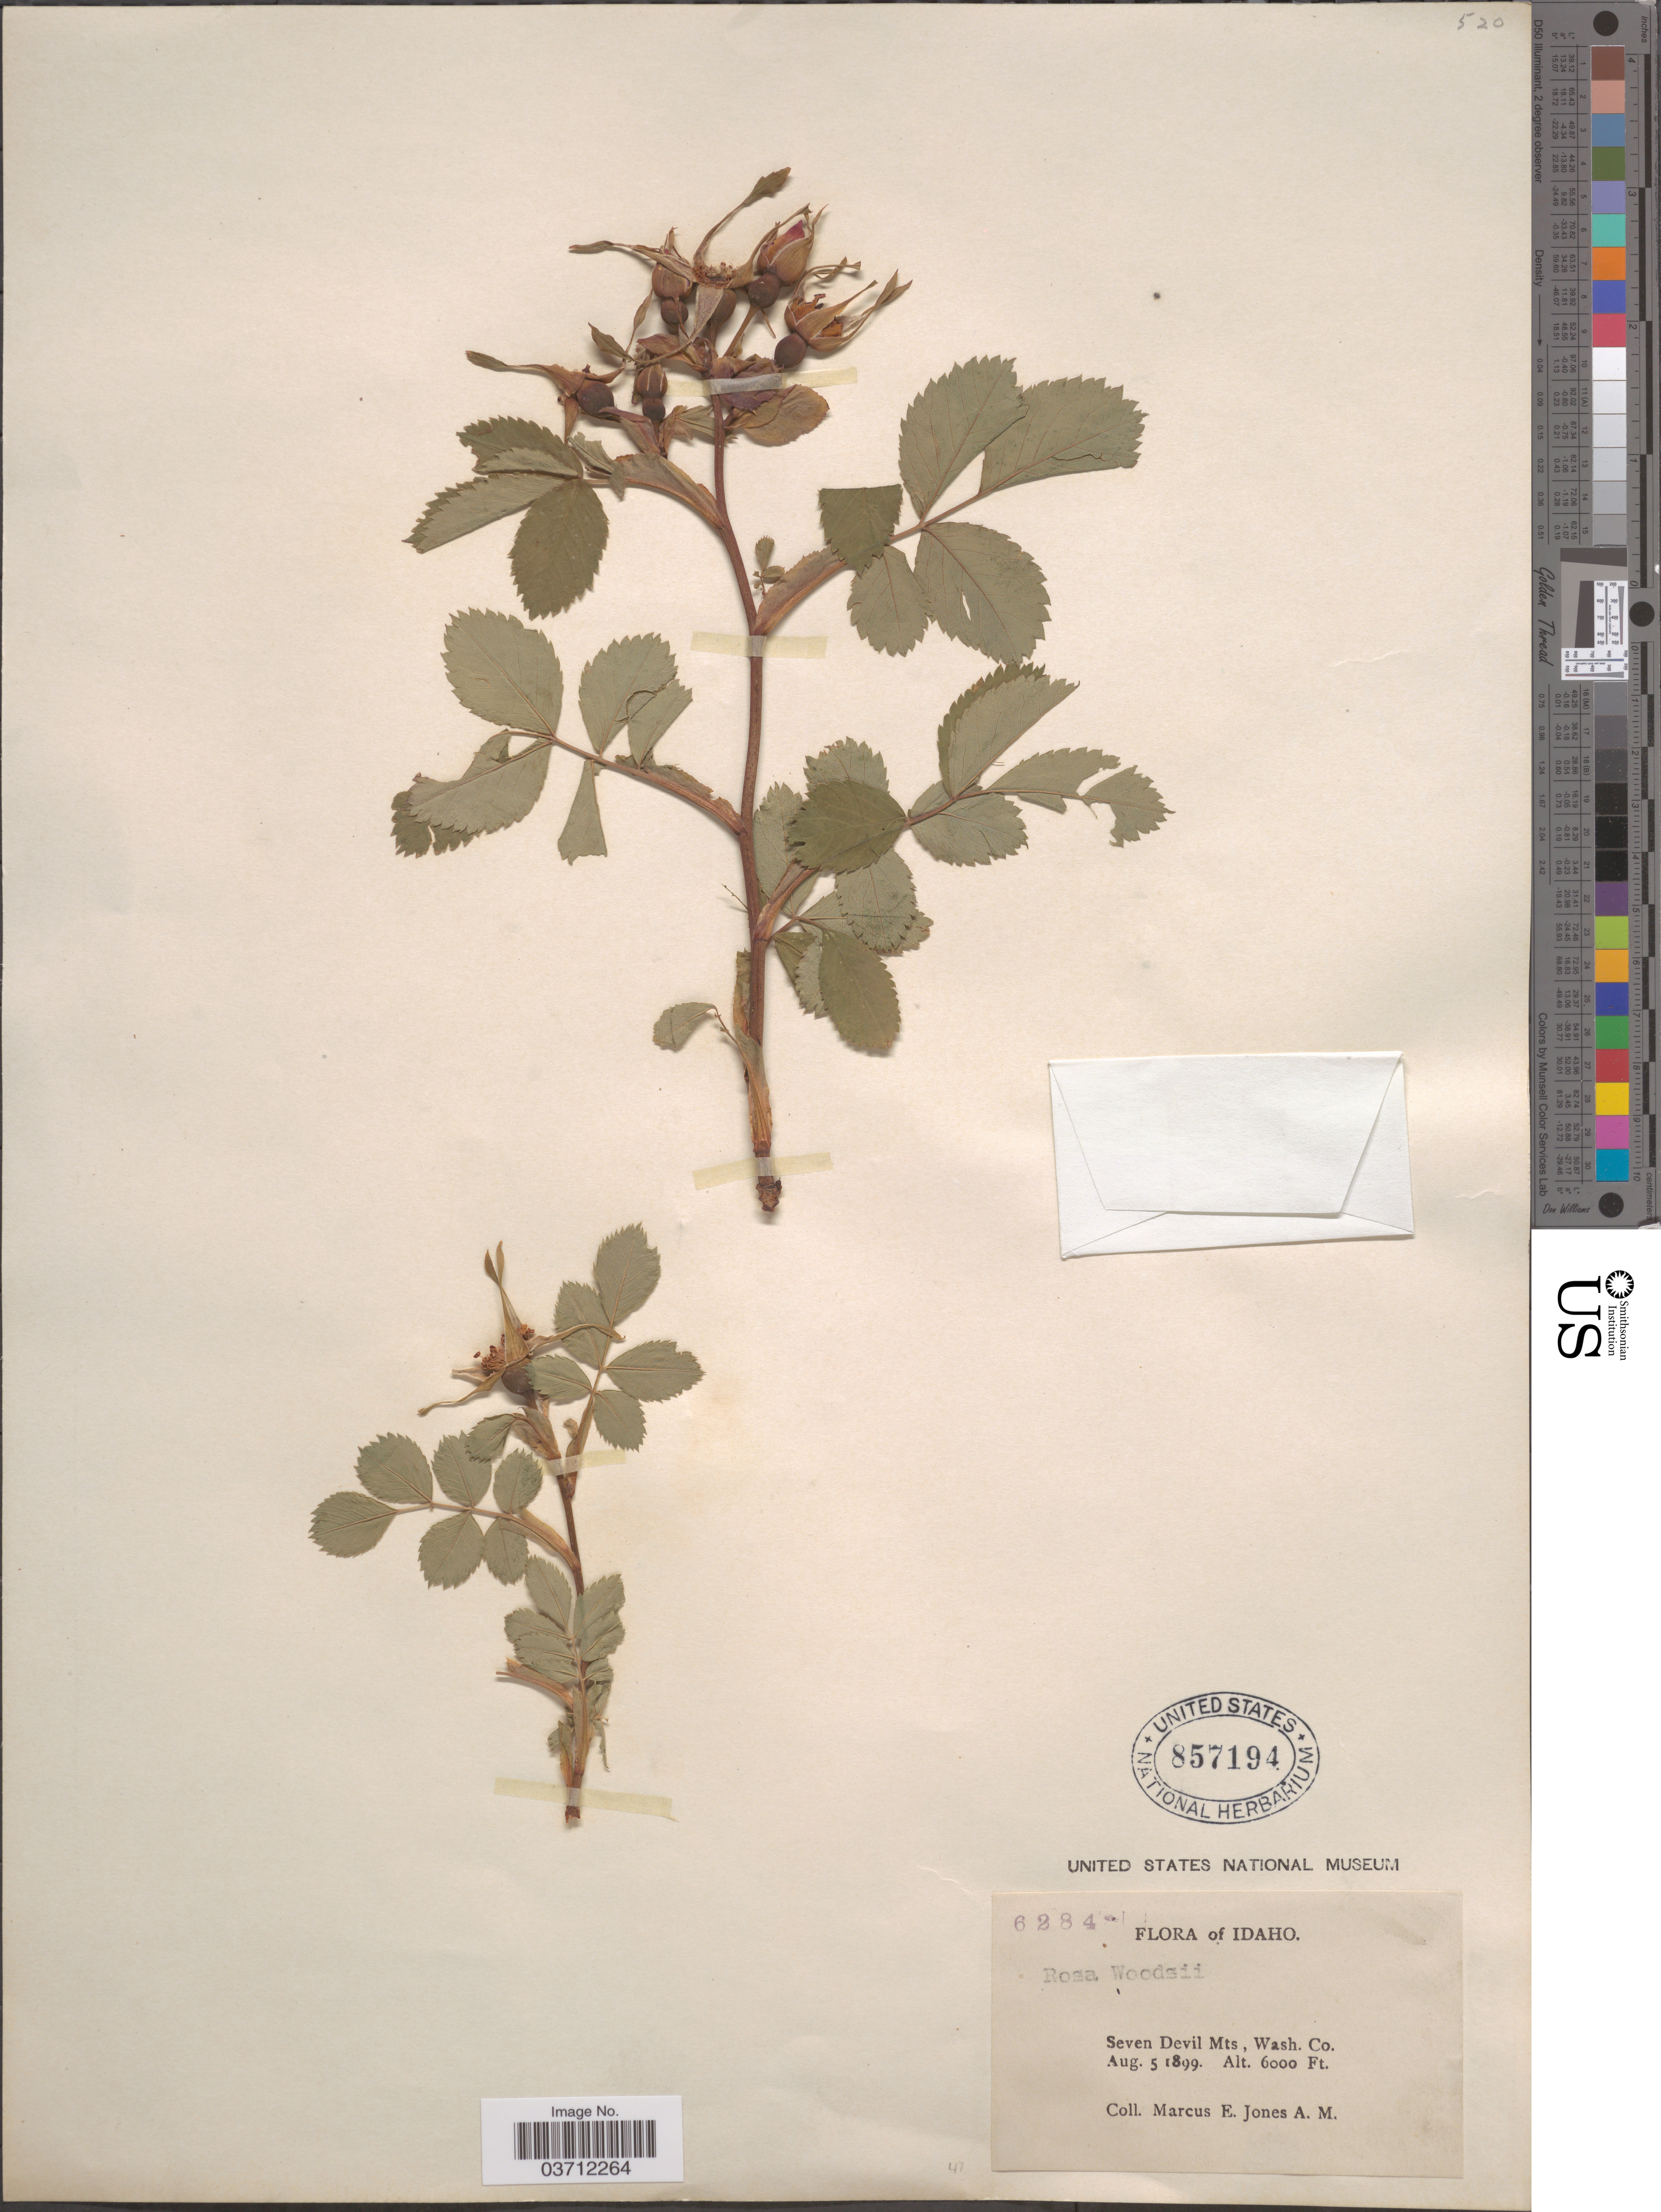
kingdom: Plantae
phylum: Tracheophyta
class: Magnoliopsida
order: Rosales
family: Rosaceae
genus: Rosa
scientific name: Rosa woodsii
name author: Lindl.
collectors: M. E. Jones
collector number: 6284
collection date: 1899-08-05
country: United States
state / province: Idaho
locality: Seven Devil Mts, Wash. Co.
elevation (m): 1829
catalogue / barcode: US 857194